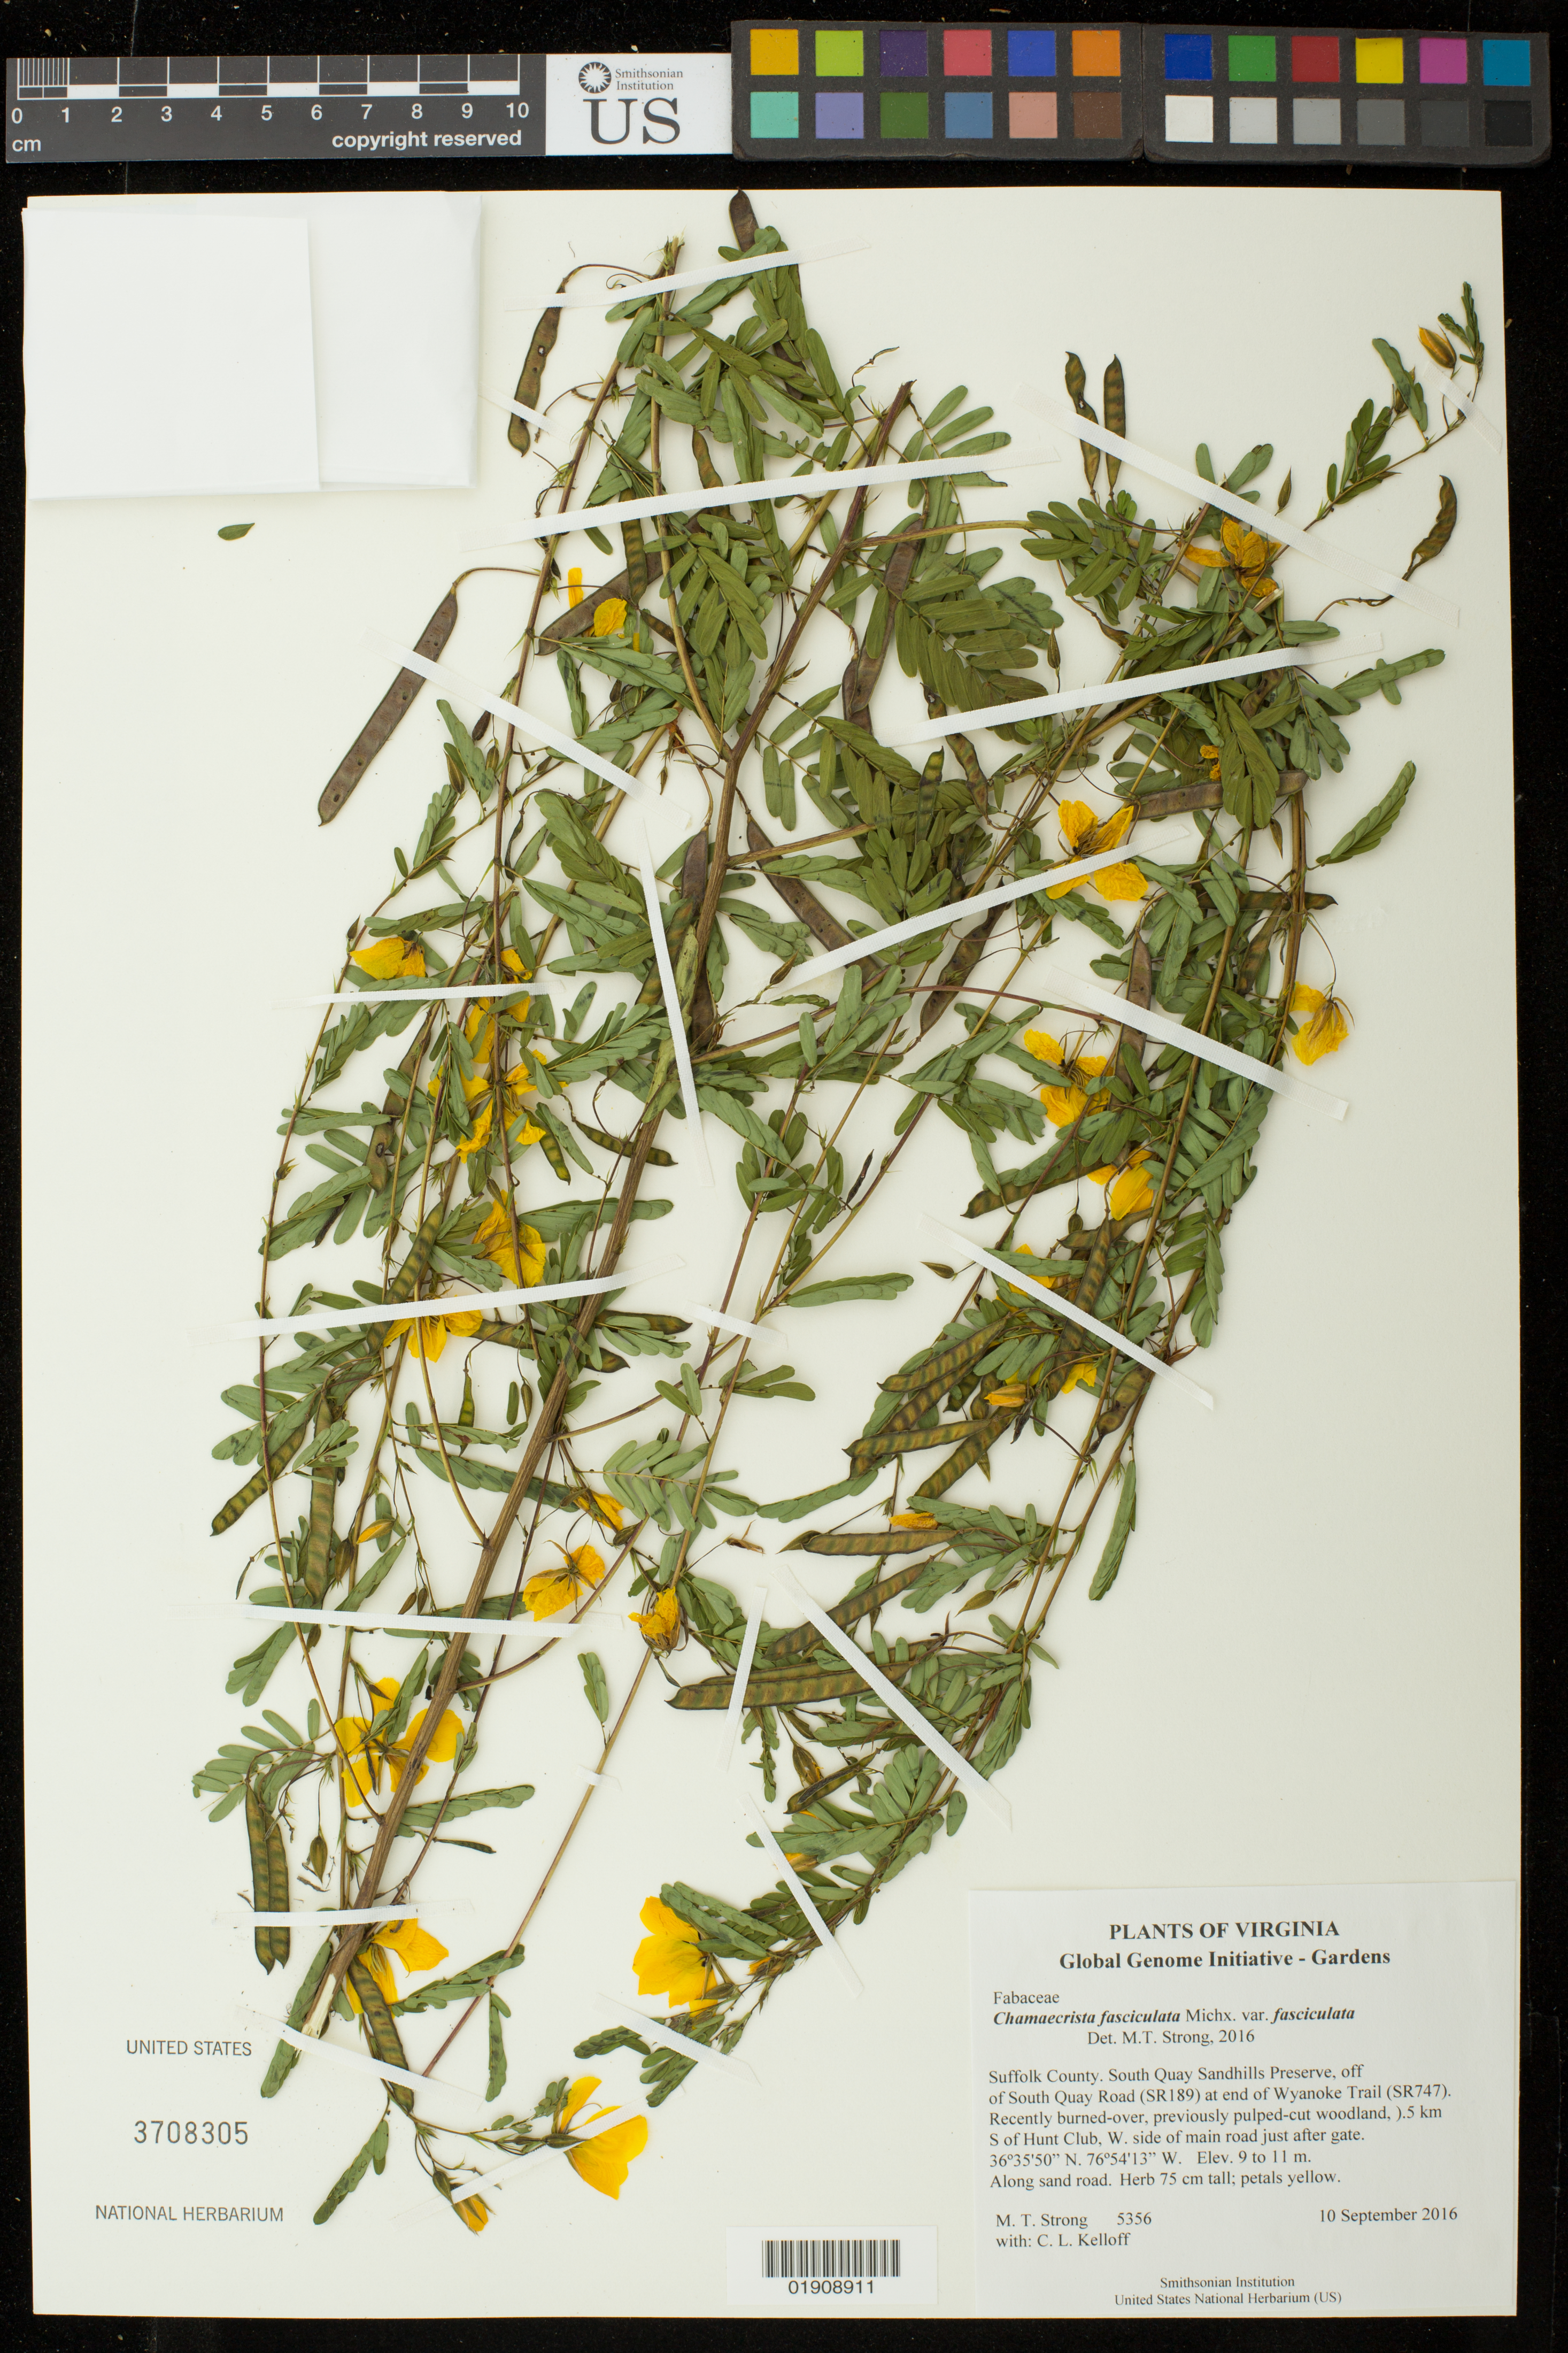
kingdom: Plantae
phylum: Tracheophyta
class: Magnoliopsida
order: Fabales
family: Fabaceae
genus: Chamaecrista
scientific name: Chamaecrista fasciculata var. fasciculata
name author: (Michx.) Greene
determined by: Strong, Mark T., (BOT), Smithsonian Institution - National Museum of Natural History (UNITED STATES)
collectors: M. T. Strong & C. L. Kelloff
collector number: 5356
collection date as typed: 10 September 2016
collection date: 2016-09-10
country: United States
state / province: Virginia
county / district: City of Suffolk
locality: South Quay Sandhills Preserve. Off of South Quay Road (SR189) at end of Wyanoke Trail (SR747). Recently burned-over, previously pulped-cut woodland, ).5 km S of Hunt Club, W side of main road just after gate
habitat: Along sand road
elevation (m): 9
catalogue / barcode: US 3708305